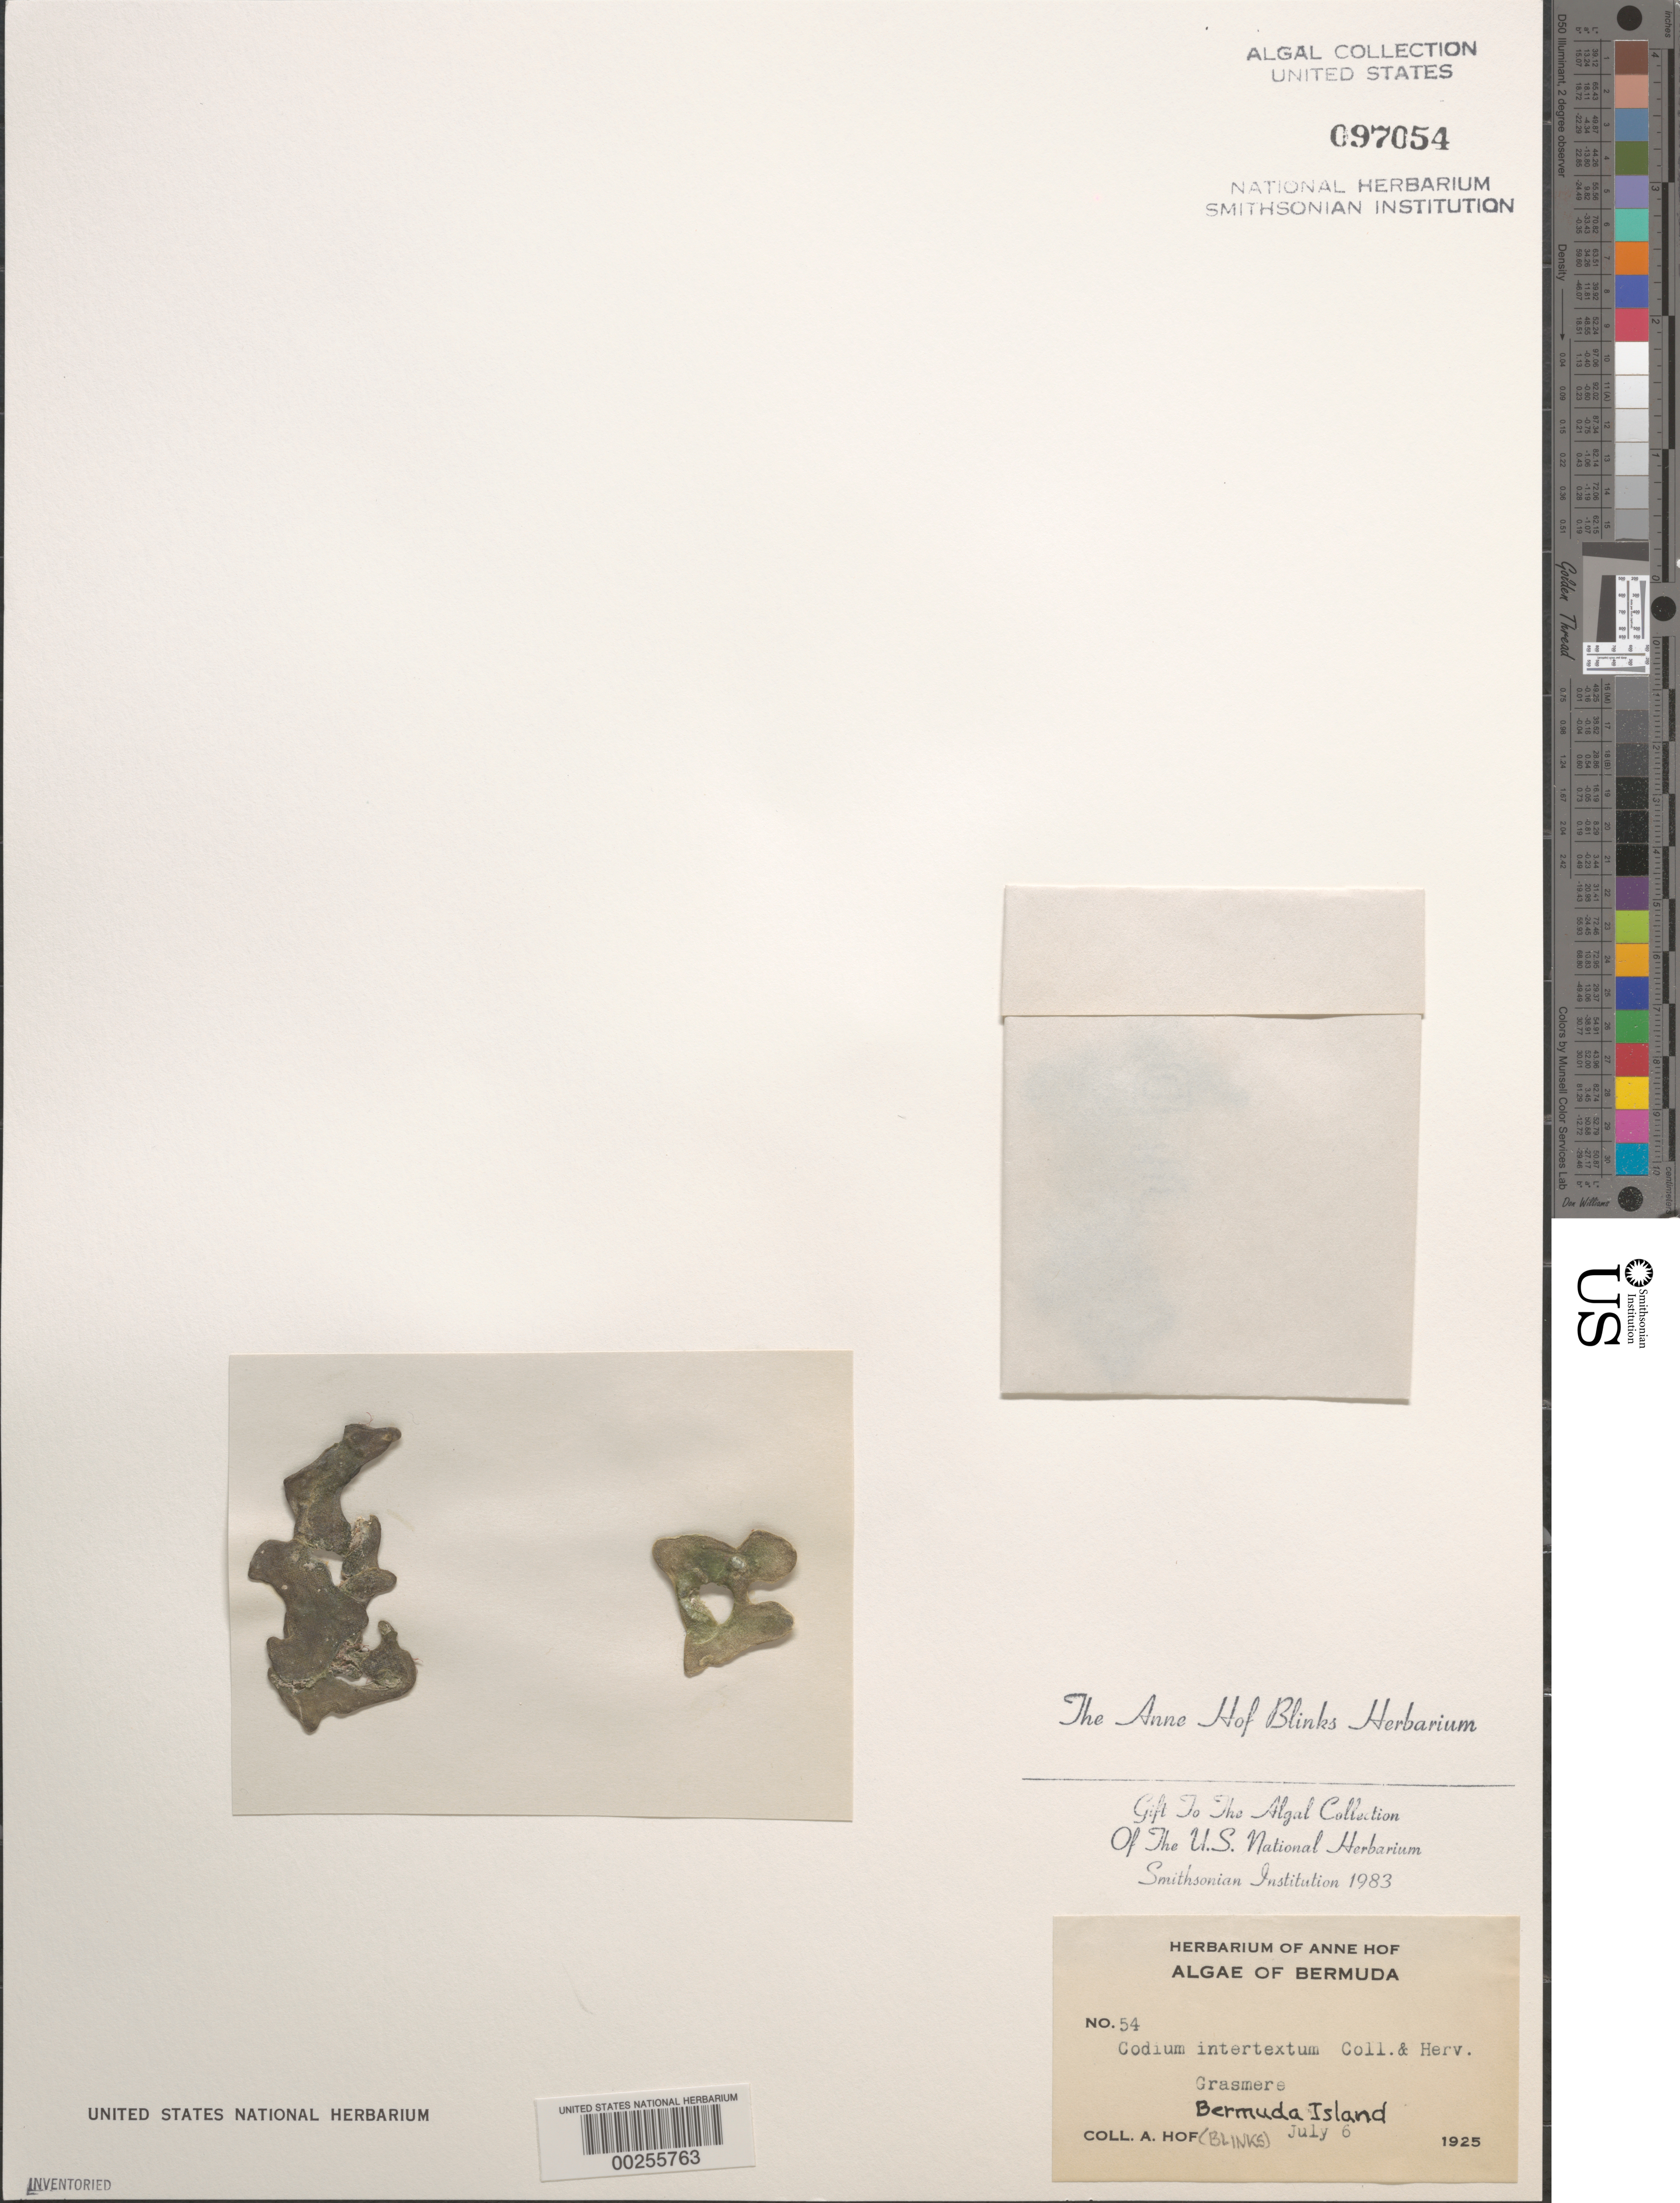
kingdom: Plantae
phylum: Chlorophyta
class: Ulvophyceae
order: Bryopsidales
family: Codiaceae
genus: Codium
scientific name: Codium intertextum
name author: Collins & Herv.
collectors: A. Blinks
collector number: AHB 54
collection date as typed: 06 Jul 1925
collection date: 1925-07-06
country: Bermuda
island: Bermuda Island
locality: Grasmere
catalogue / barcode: US 97054